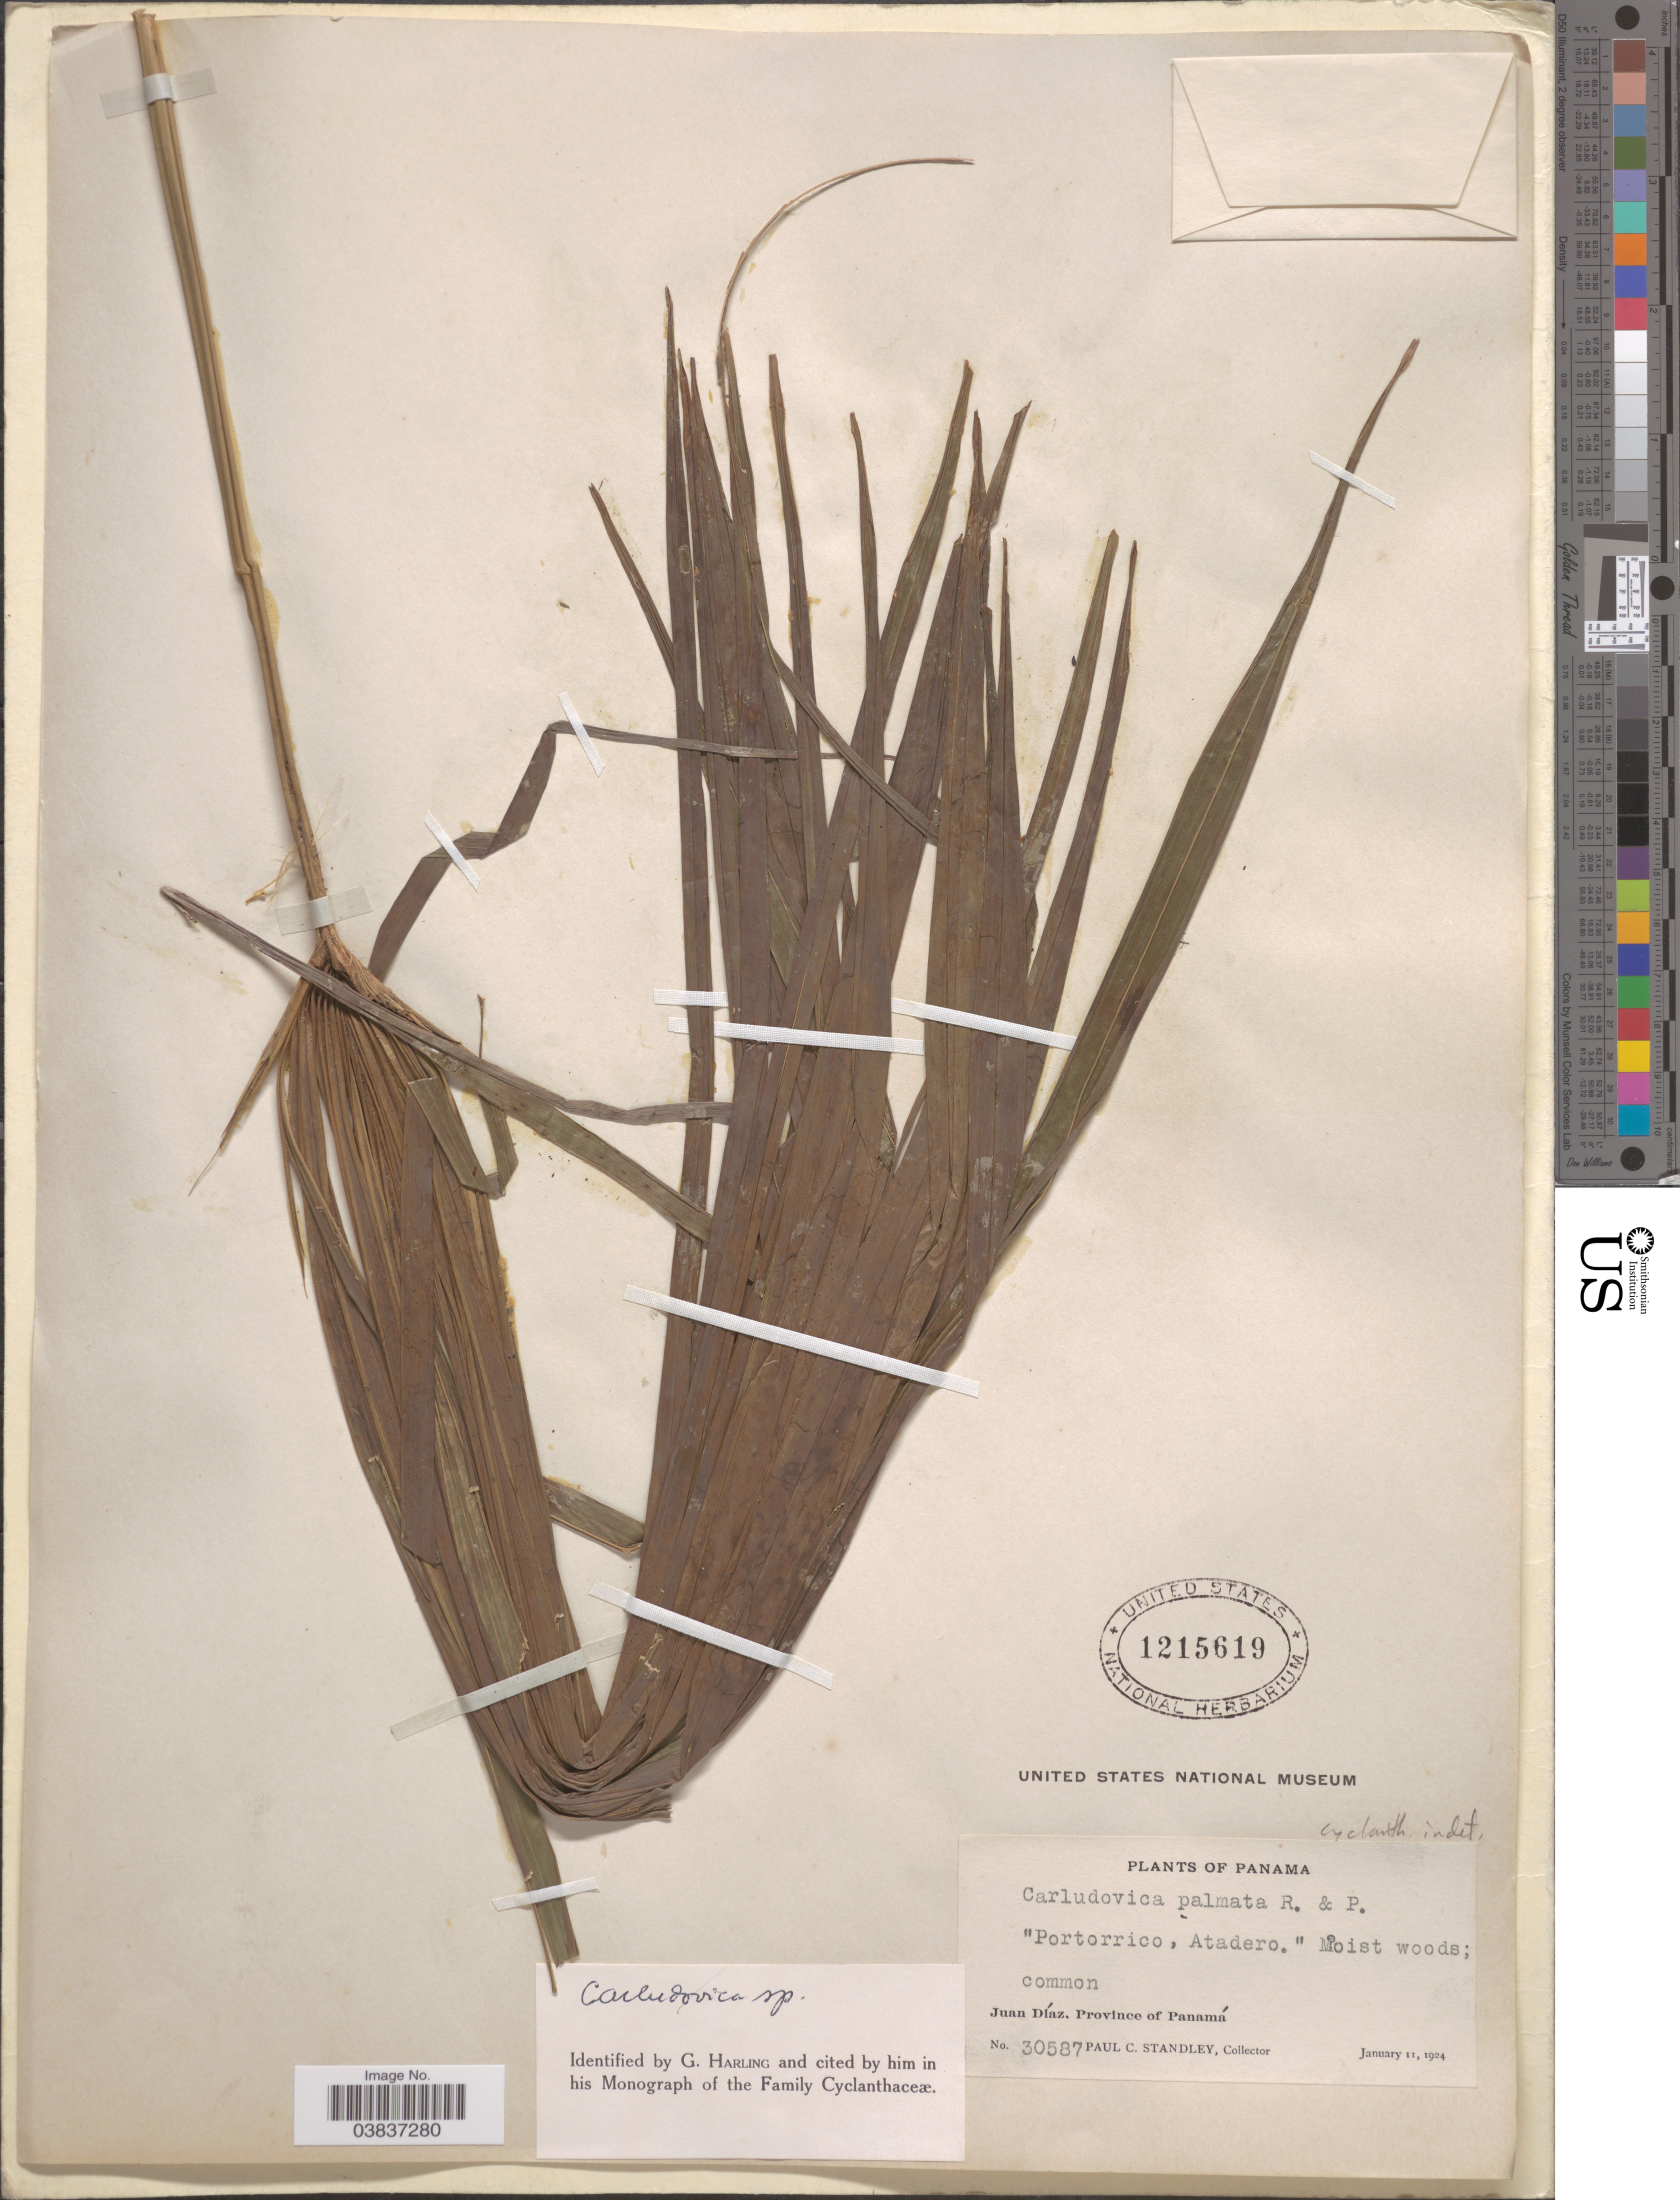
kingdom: Plantae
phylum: Tracheophyta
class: Liliopsida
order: Pandanales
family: Cyclanthaceae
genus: Carludovica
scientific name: Carludovica sp.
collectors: P. C. Standley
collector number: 30587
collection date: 1924-01-11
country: Panama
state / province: Panamá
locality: Juan Díaz.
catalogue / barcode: US 1215619